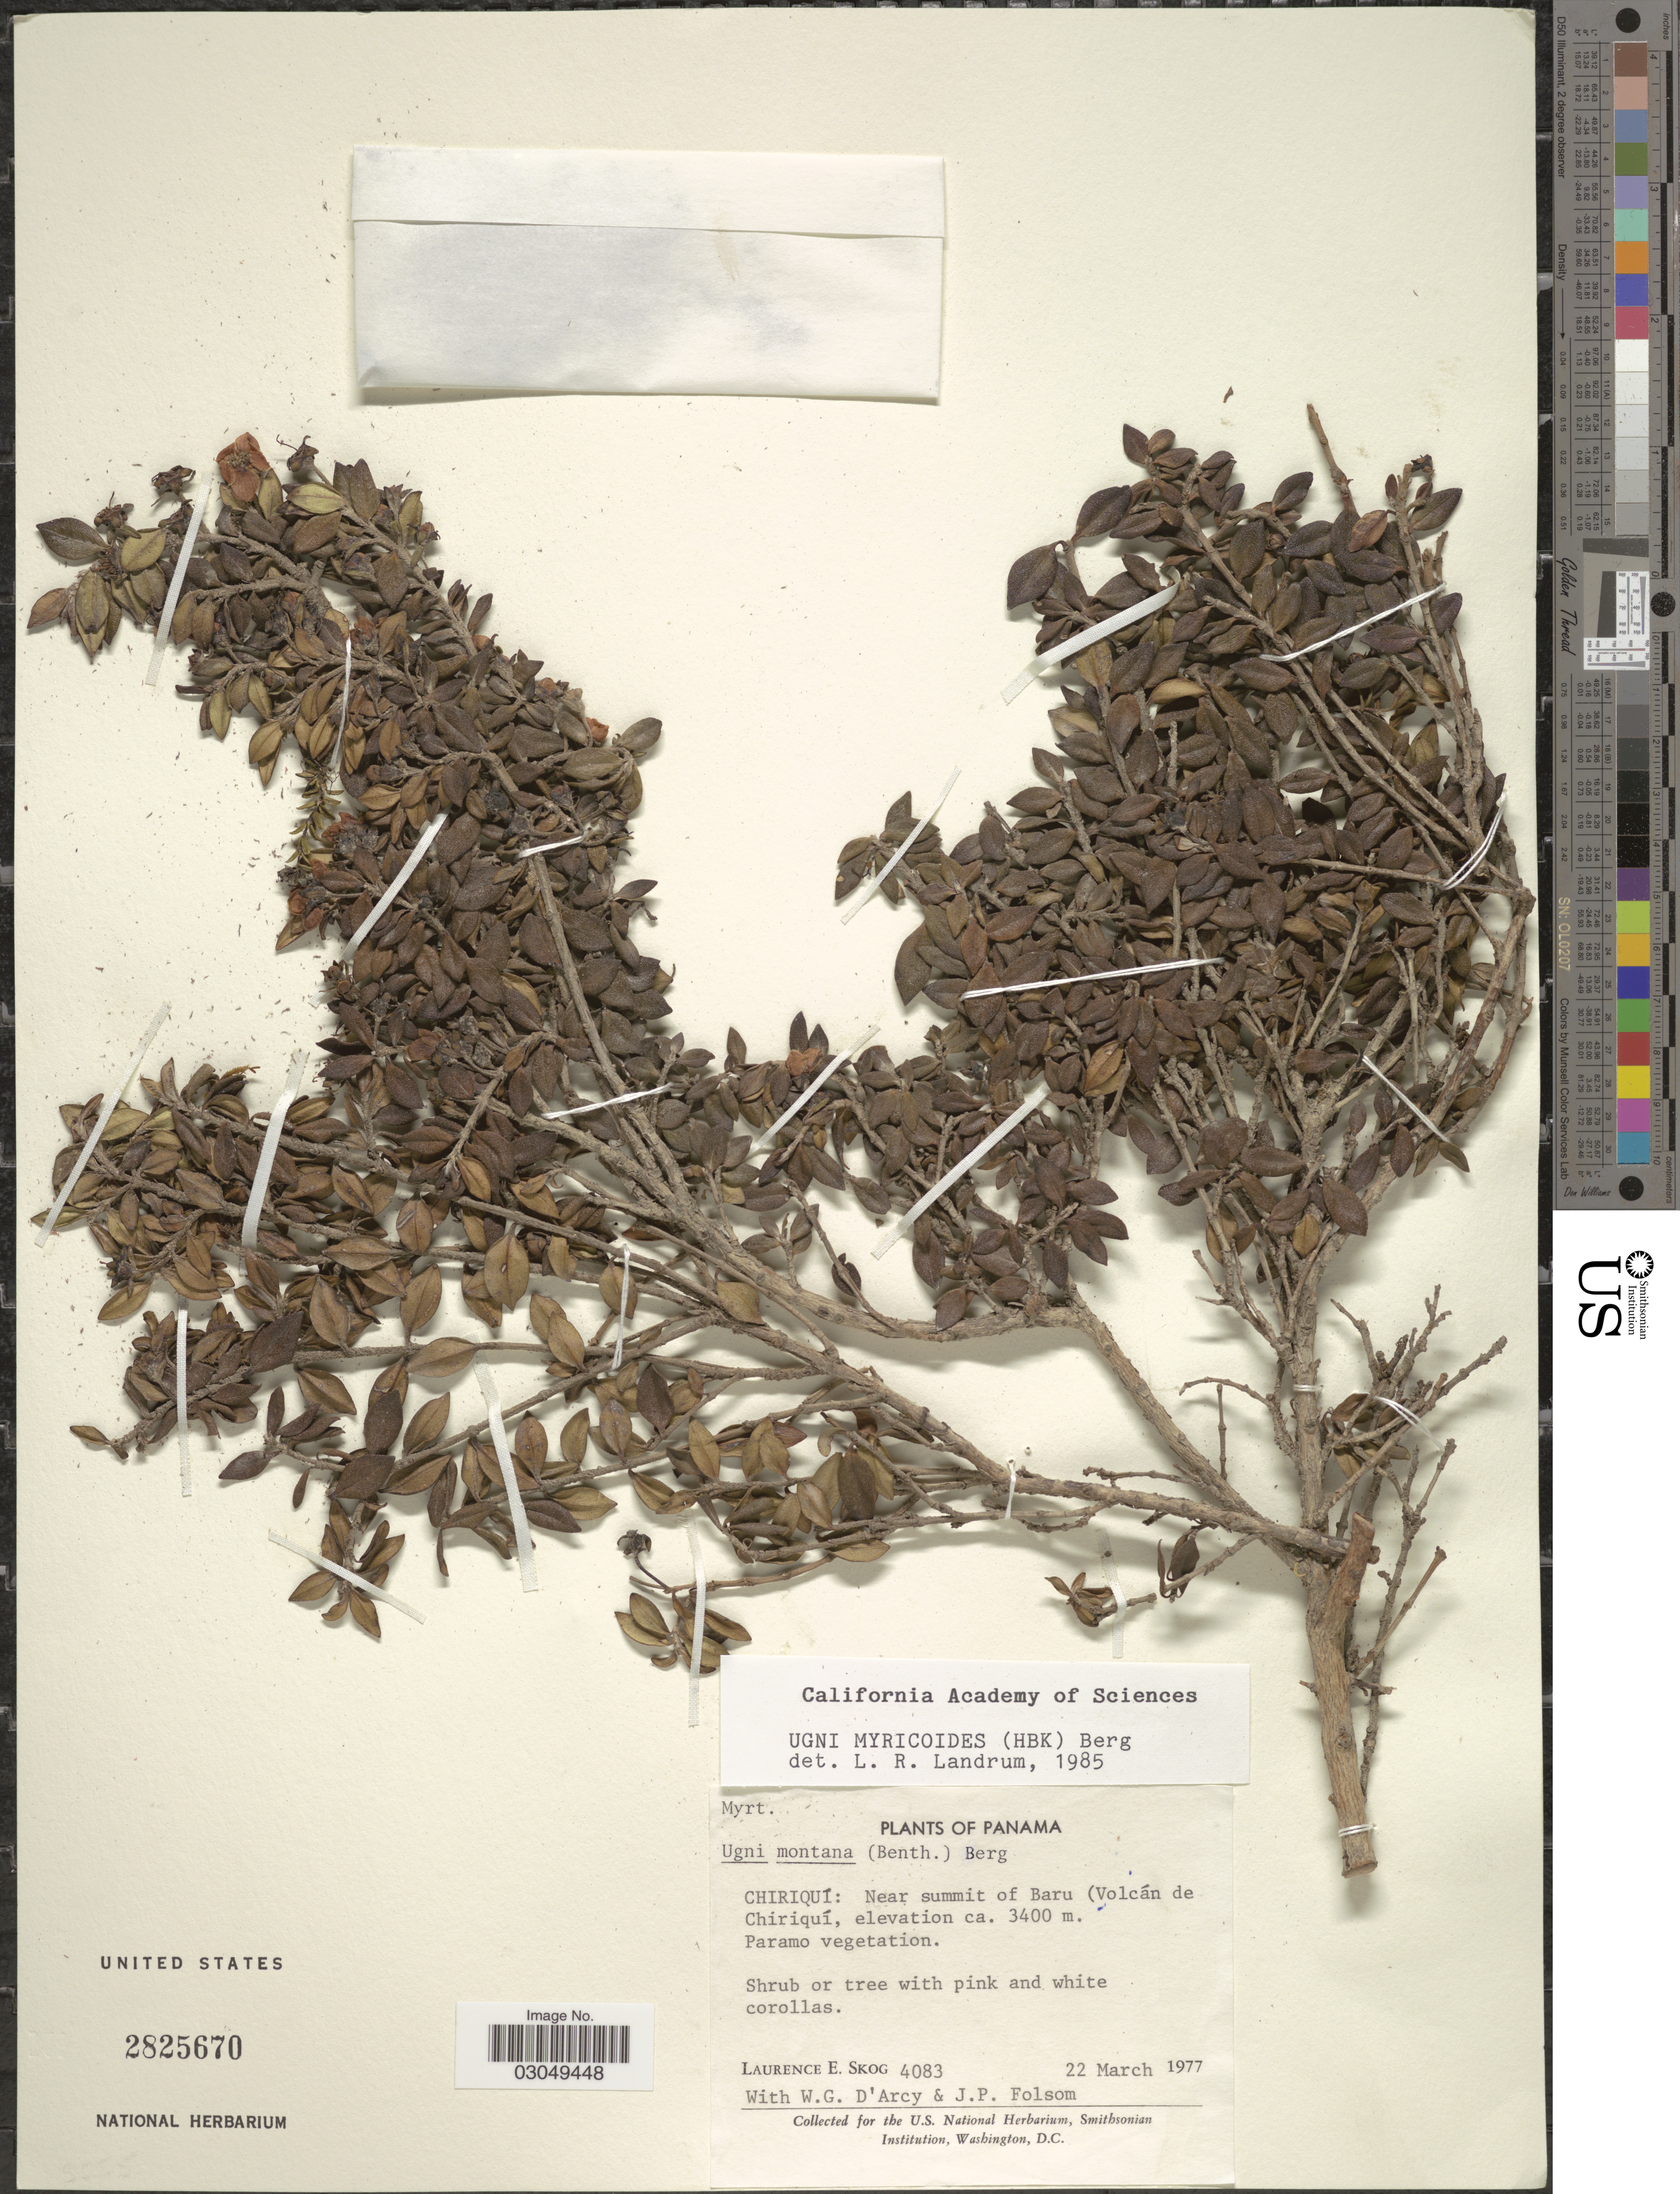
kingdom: Plantae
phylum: Tracheophyta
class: Magnoliopsida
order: Myrtales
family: Myrtaceae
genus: Ugni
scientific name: Ugni myricoides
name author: (Kunth) O. Berg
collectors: L. E. Skog, W. G. D'Arcy & J. P. Folsom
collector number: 4083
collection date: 1977-03-22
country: Panama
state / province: Chiriqui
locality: Near summit of Baru (Volcán de Chiriquí).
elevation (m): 3400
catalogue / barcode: US 2825670